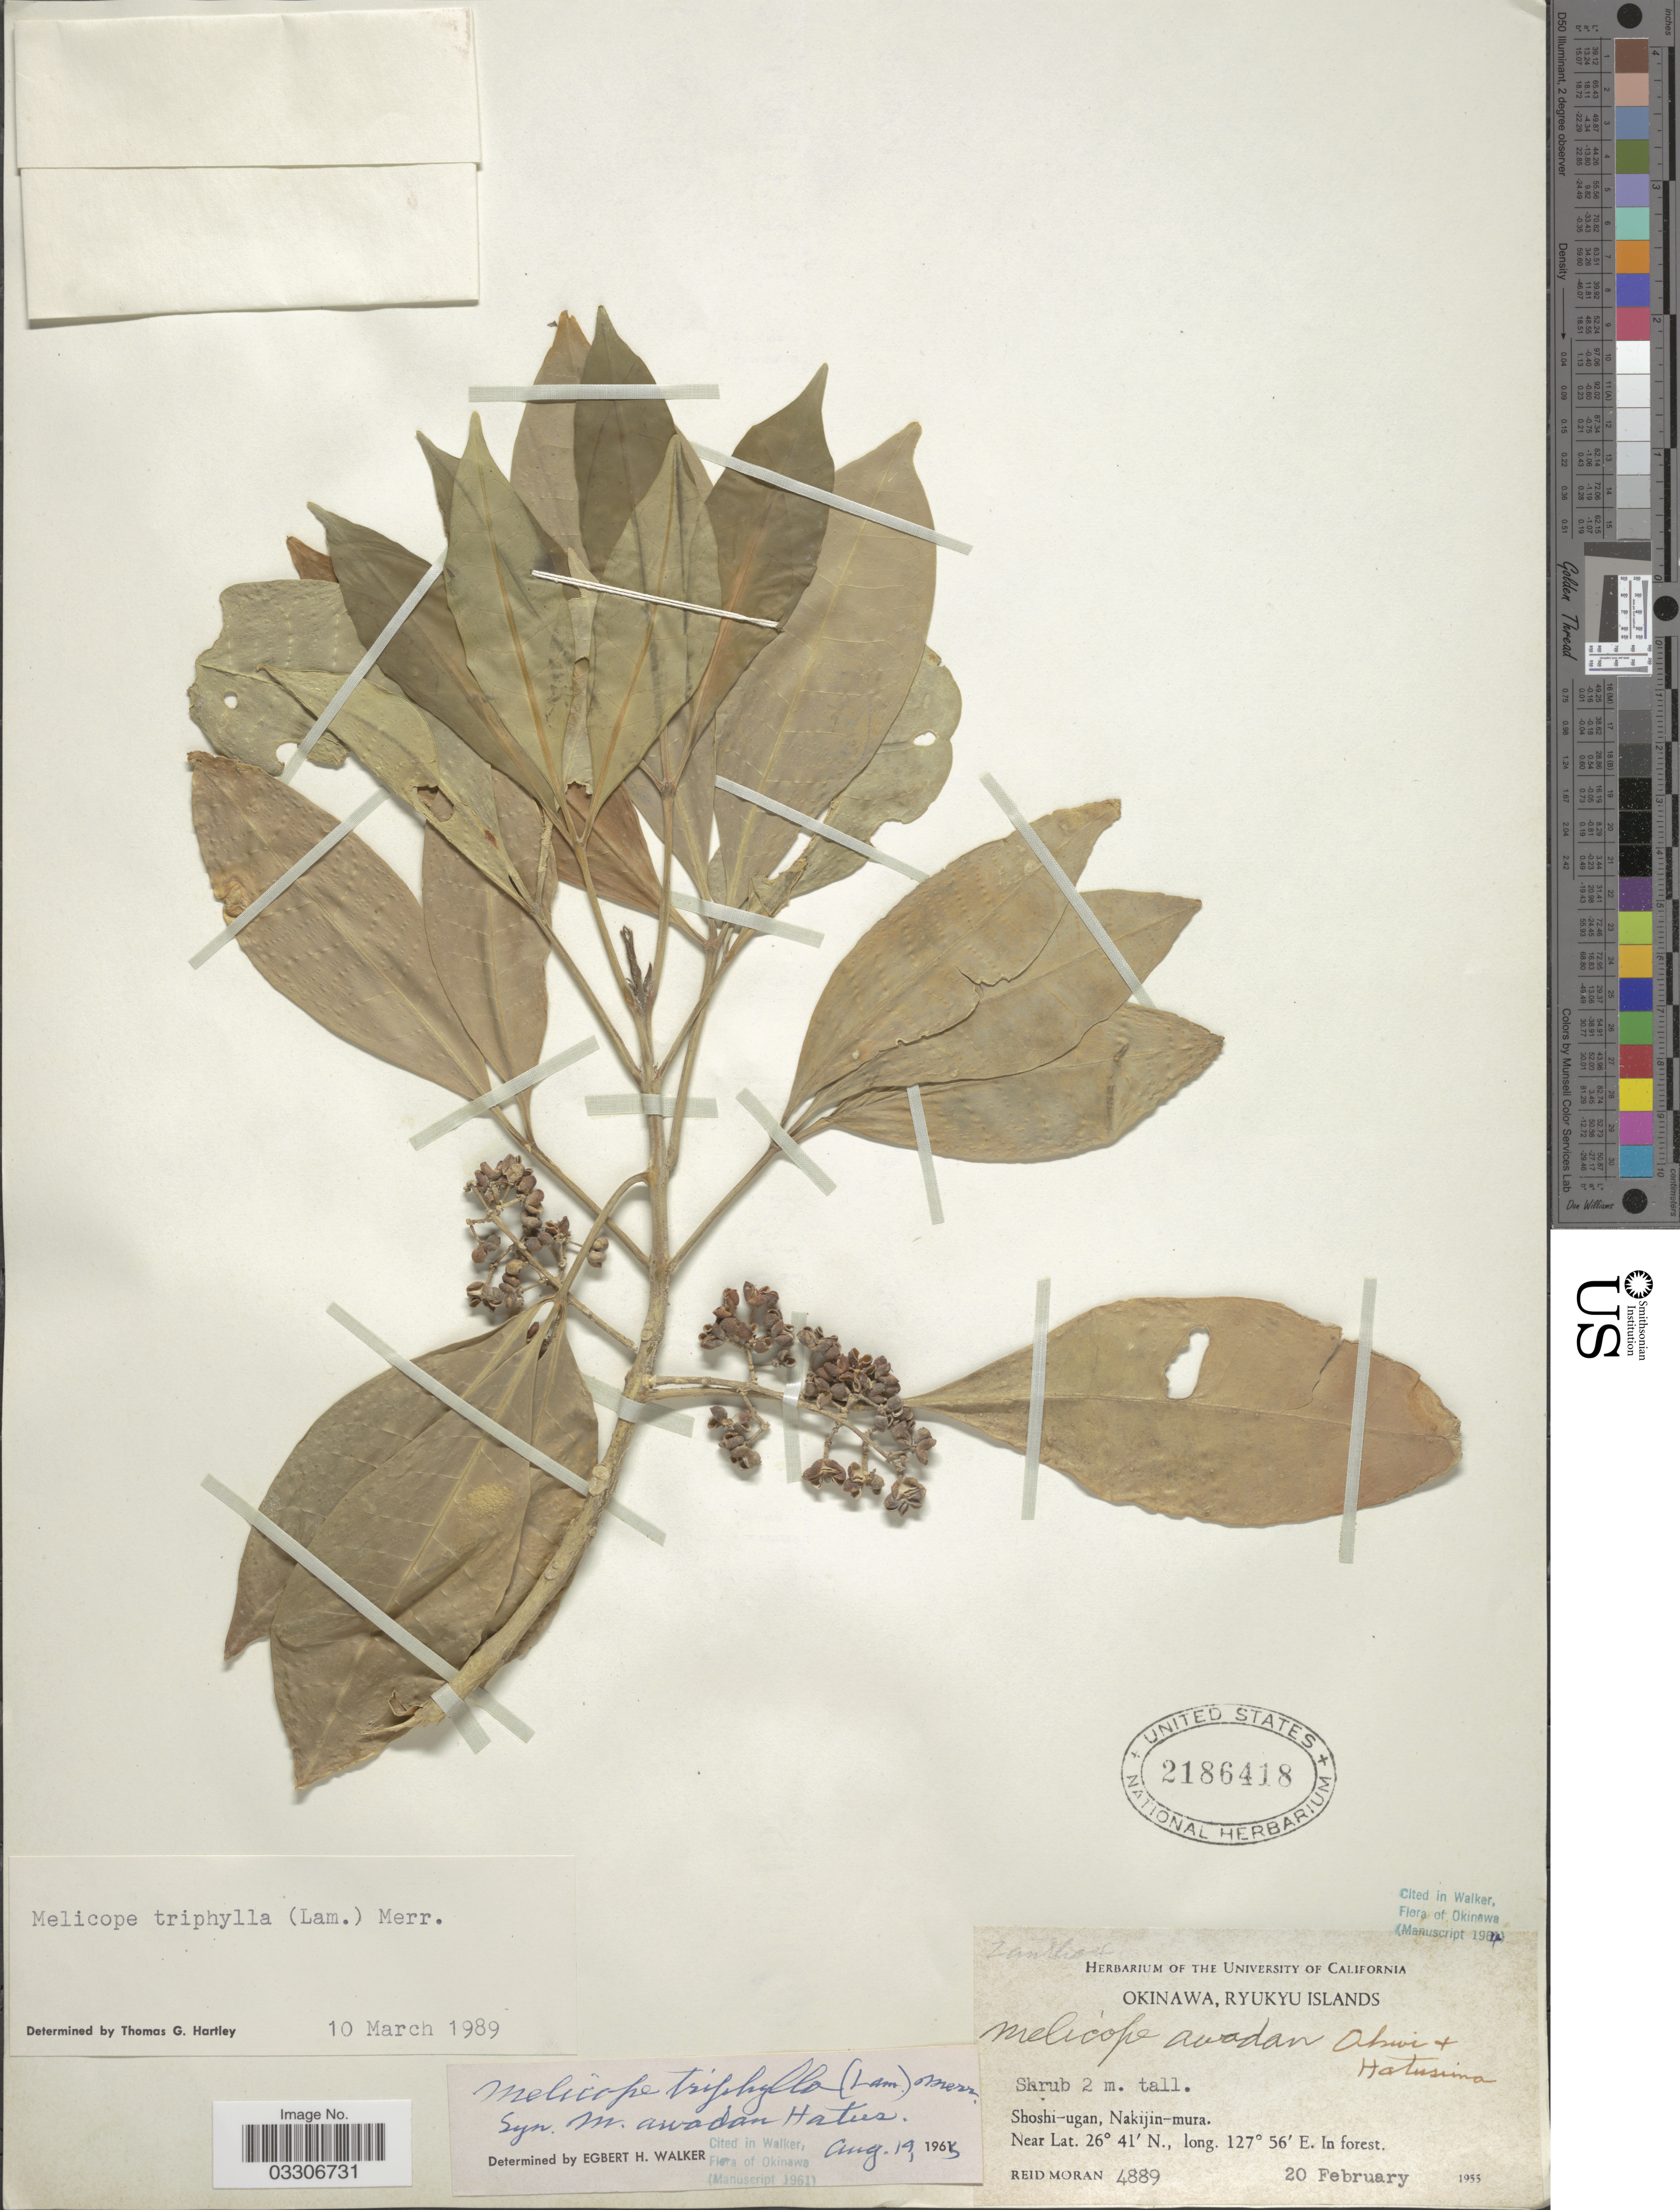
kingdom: Plantae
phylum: Tracheophyta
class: Magnoliopsida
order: Sapindales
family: Rutaceae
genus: Melicope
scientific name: Melicope triphylla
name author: (Lam.) Merr.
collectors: R. V. Moran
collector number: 4889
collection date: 1955-02-20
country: Japan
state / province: Okinawa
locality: Ryukyu Islands. Shoshi-ugan, Nakijin-mura.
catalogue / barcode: US 2186418